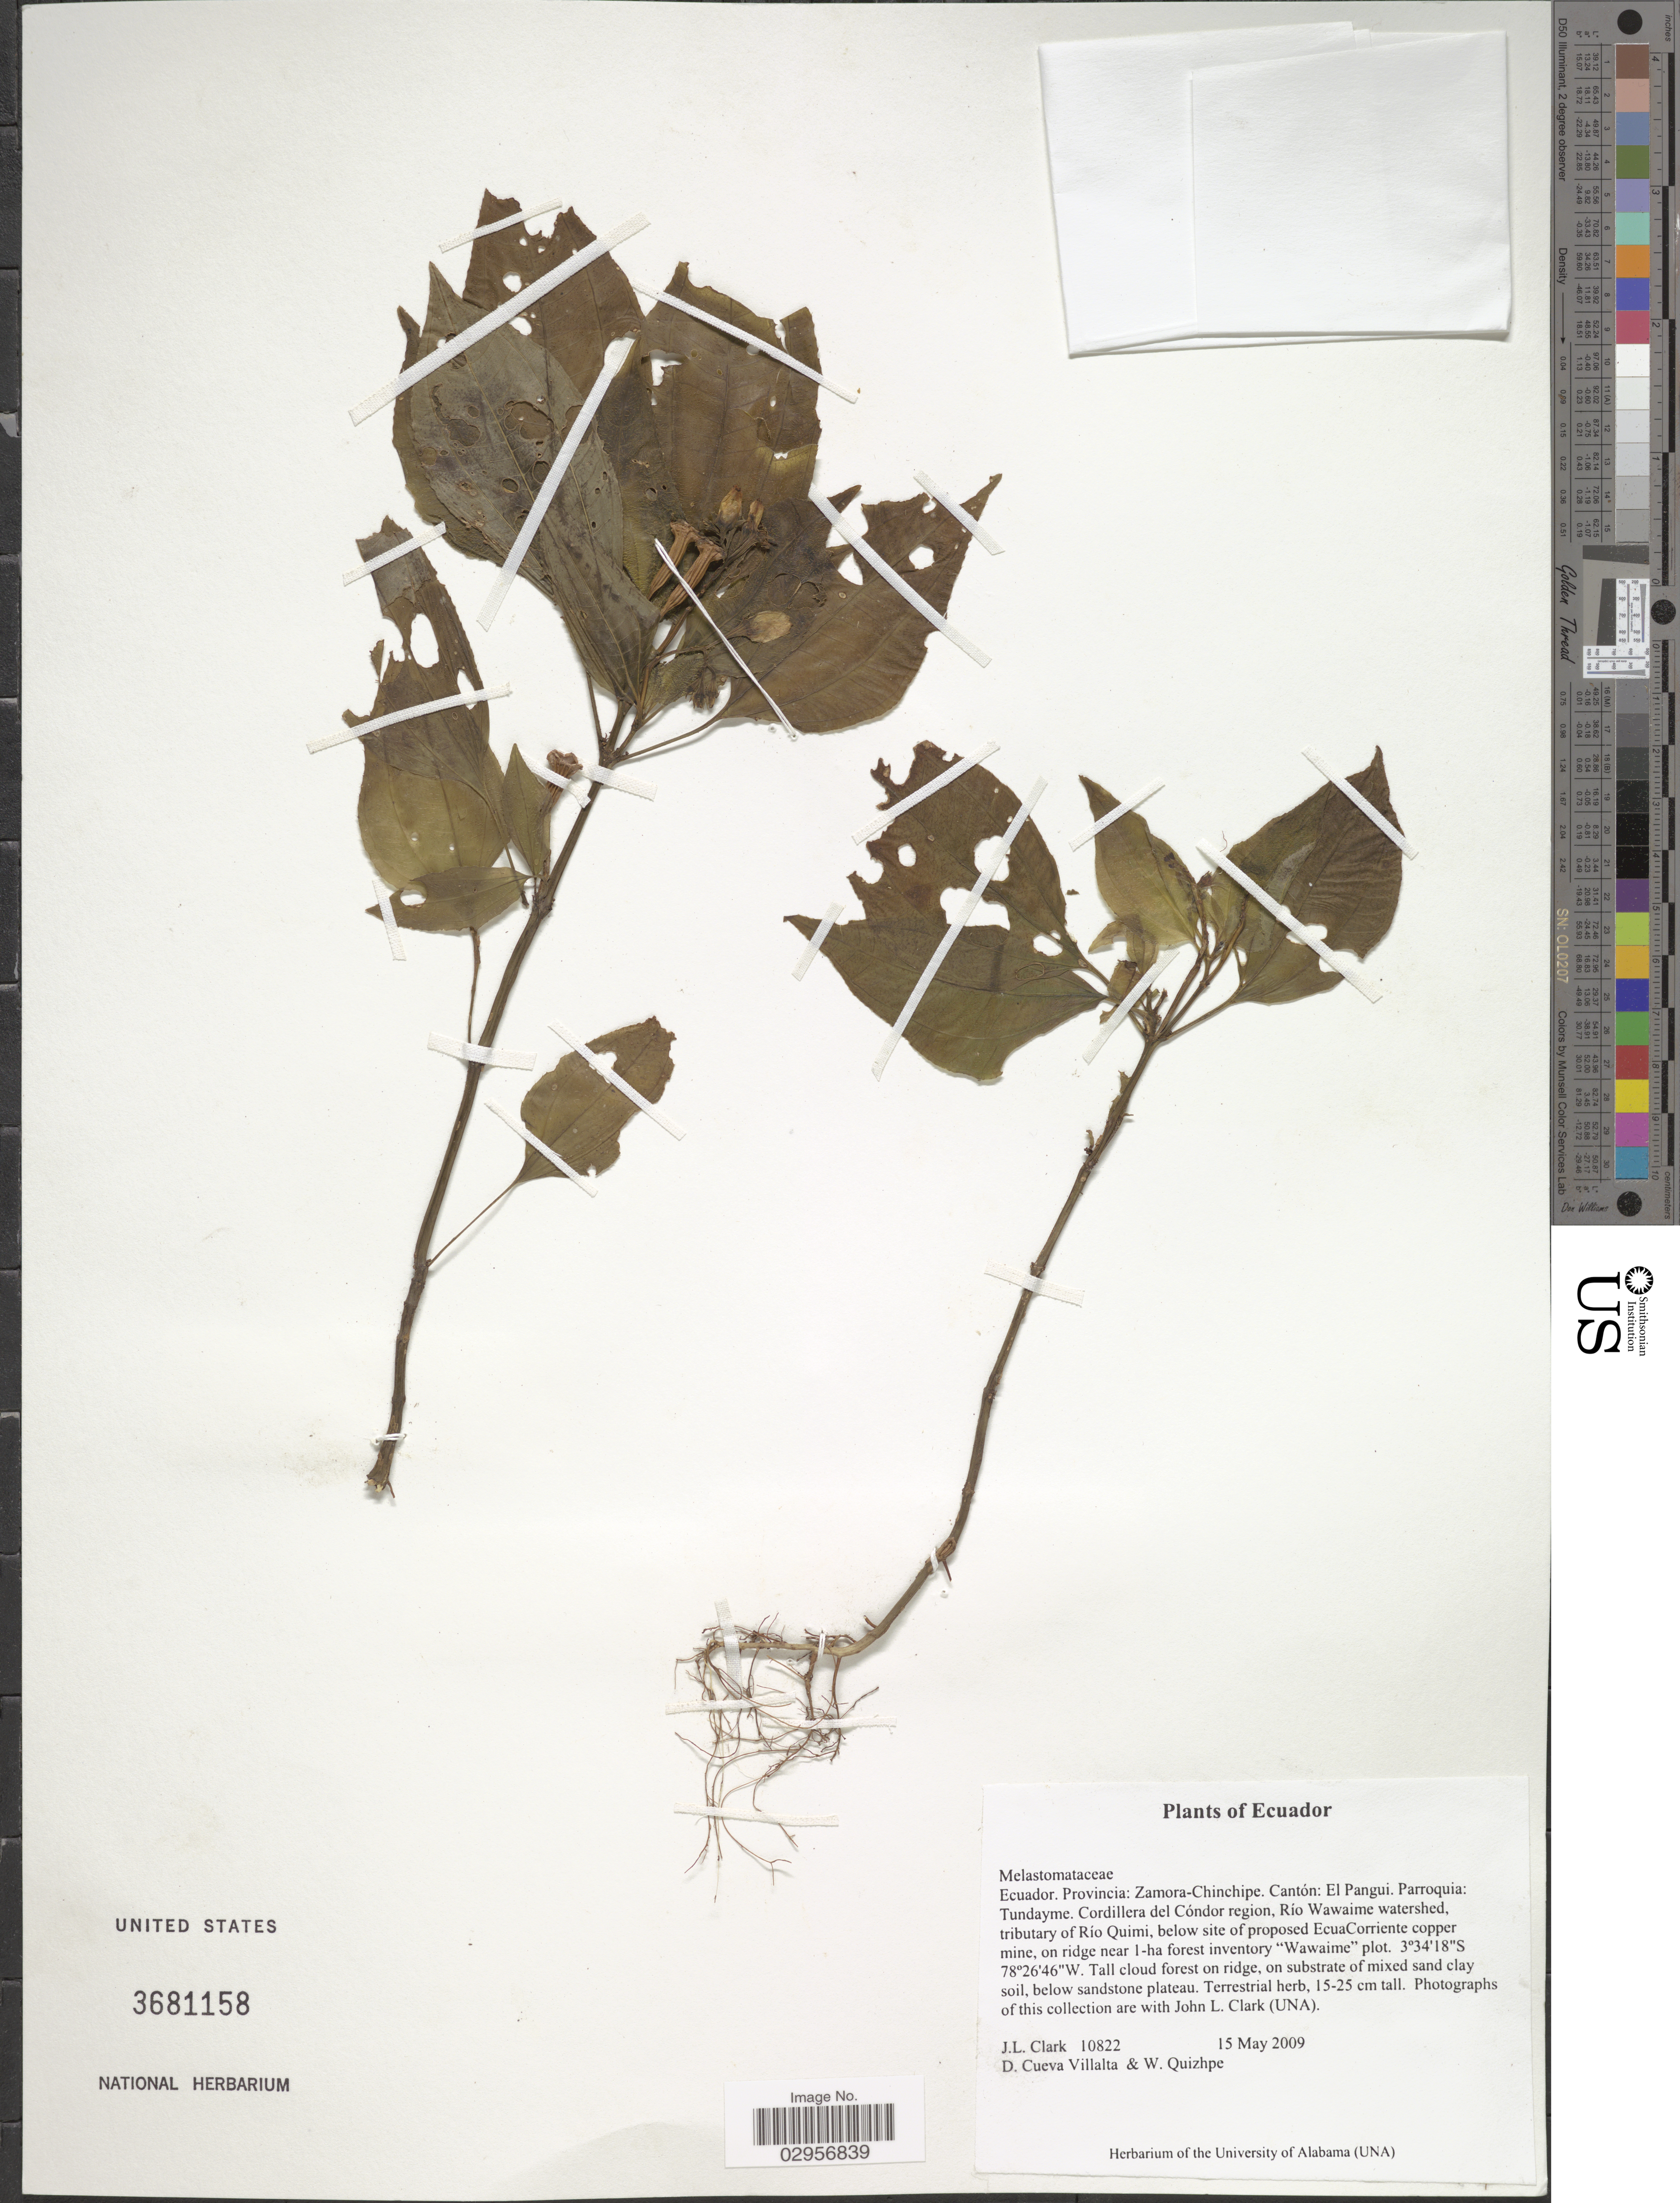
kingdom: Plantae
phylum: Tracheophyta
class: Magnoliopsida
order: Myrtales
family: Melastomataceae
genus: Salpinga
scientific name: Salpinga maranonensis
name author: Wurdack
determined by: Michelangeli, F. A.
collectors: J. L. Clark, D. Cueva Villalta & W. Quizhpe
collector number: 10822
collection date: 2009-05-15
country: Ecuador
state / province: Zamora-Chinchipe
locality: Cantón: El Pangui, Parroquia: Tundayme. Cordillera del Cóndor region, Rio Wawaime watershed, tribuatry of Rio Quimi, below site of proposed EcuaCorriente copper mine, on ridge near I-ha forest inventory "Wawaime" plot.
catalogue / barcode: US 3681158